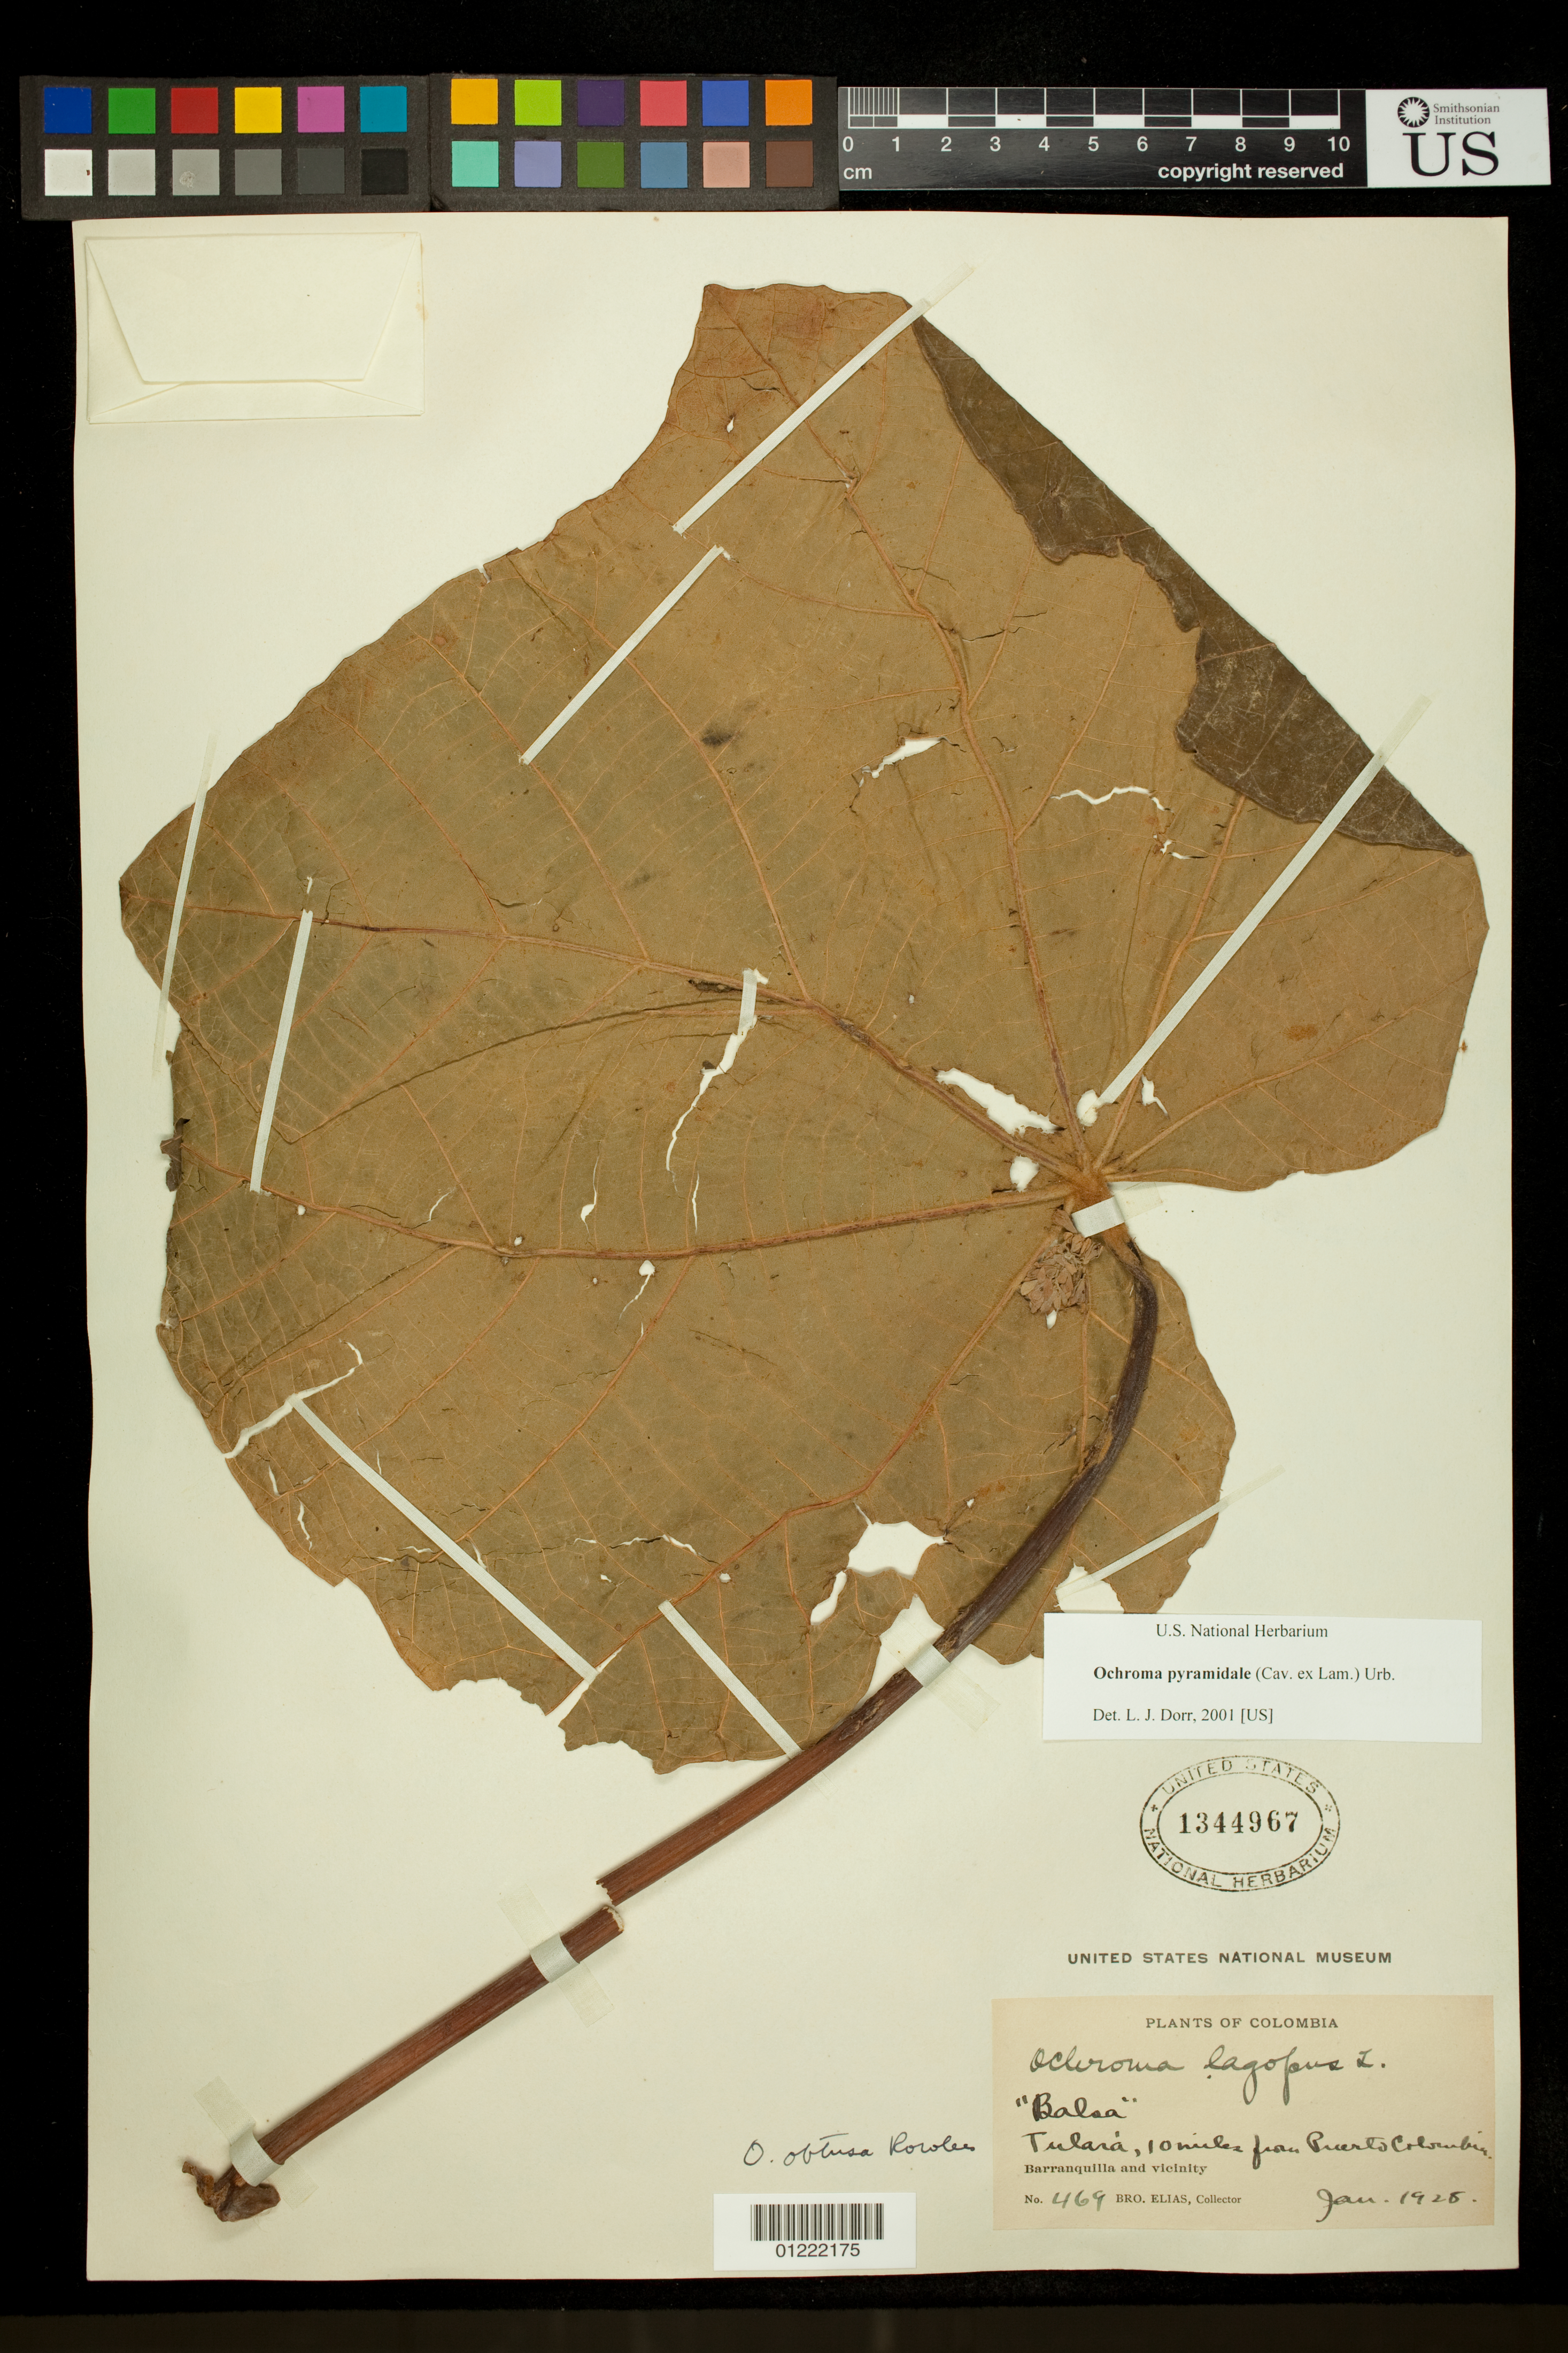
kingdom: Plantae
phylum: Tracheophyta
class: Magnoliopsida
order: Malvales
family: Malvaceae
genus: Ochroma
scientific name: Ochroma pyramidale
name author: (Cav. ex Lam.) Urb.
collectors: Bro. Elias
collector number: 469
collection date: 1928-01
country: Colombia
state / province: Atlántico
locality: Barranquilla and vicinity. Tulará, 10 miles from Puerto Colombia.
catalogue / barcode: US 1344967